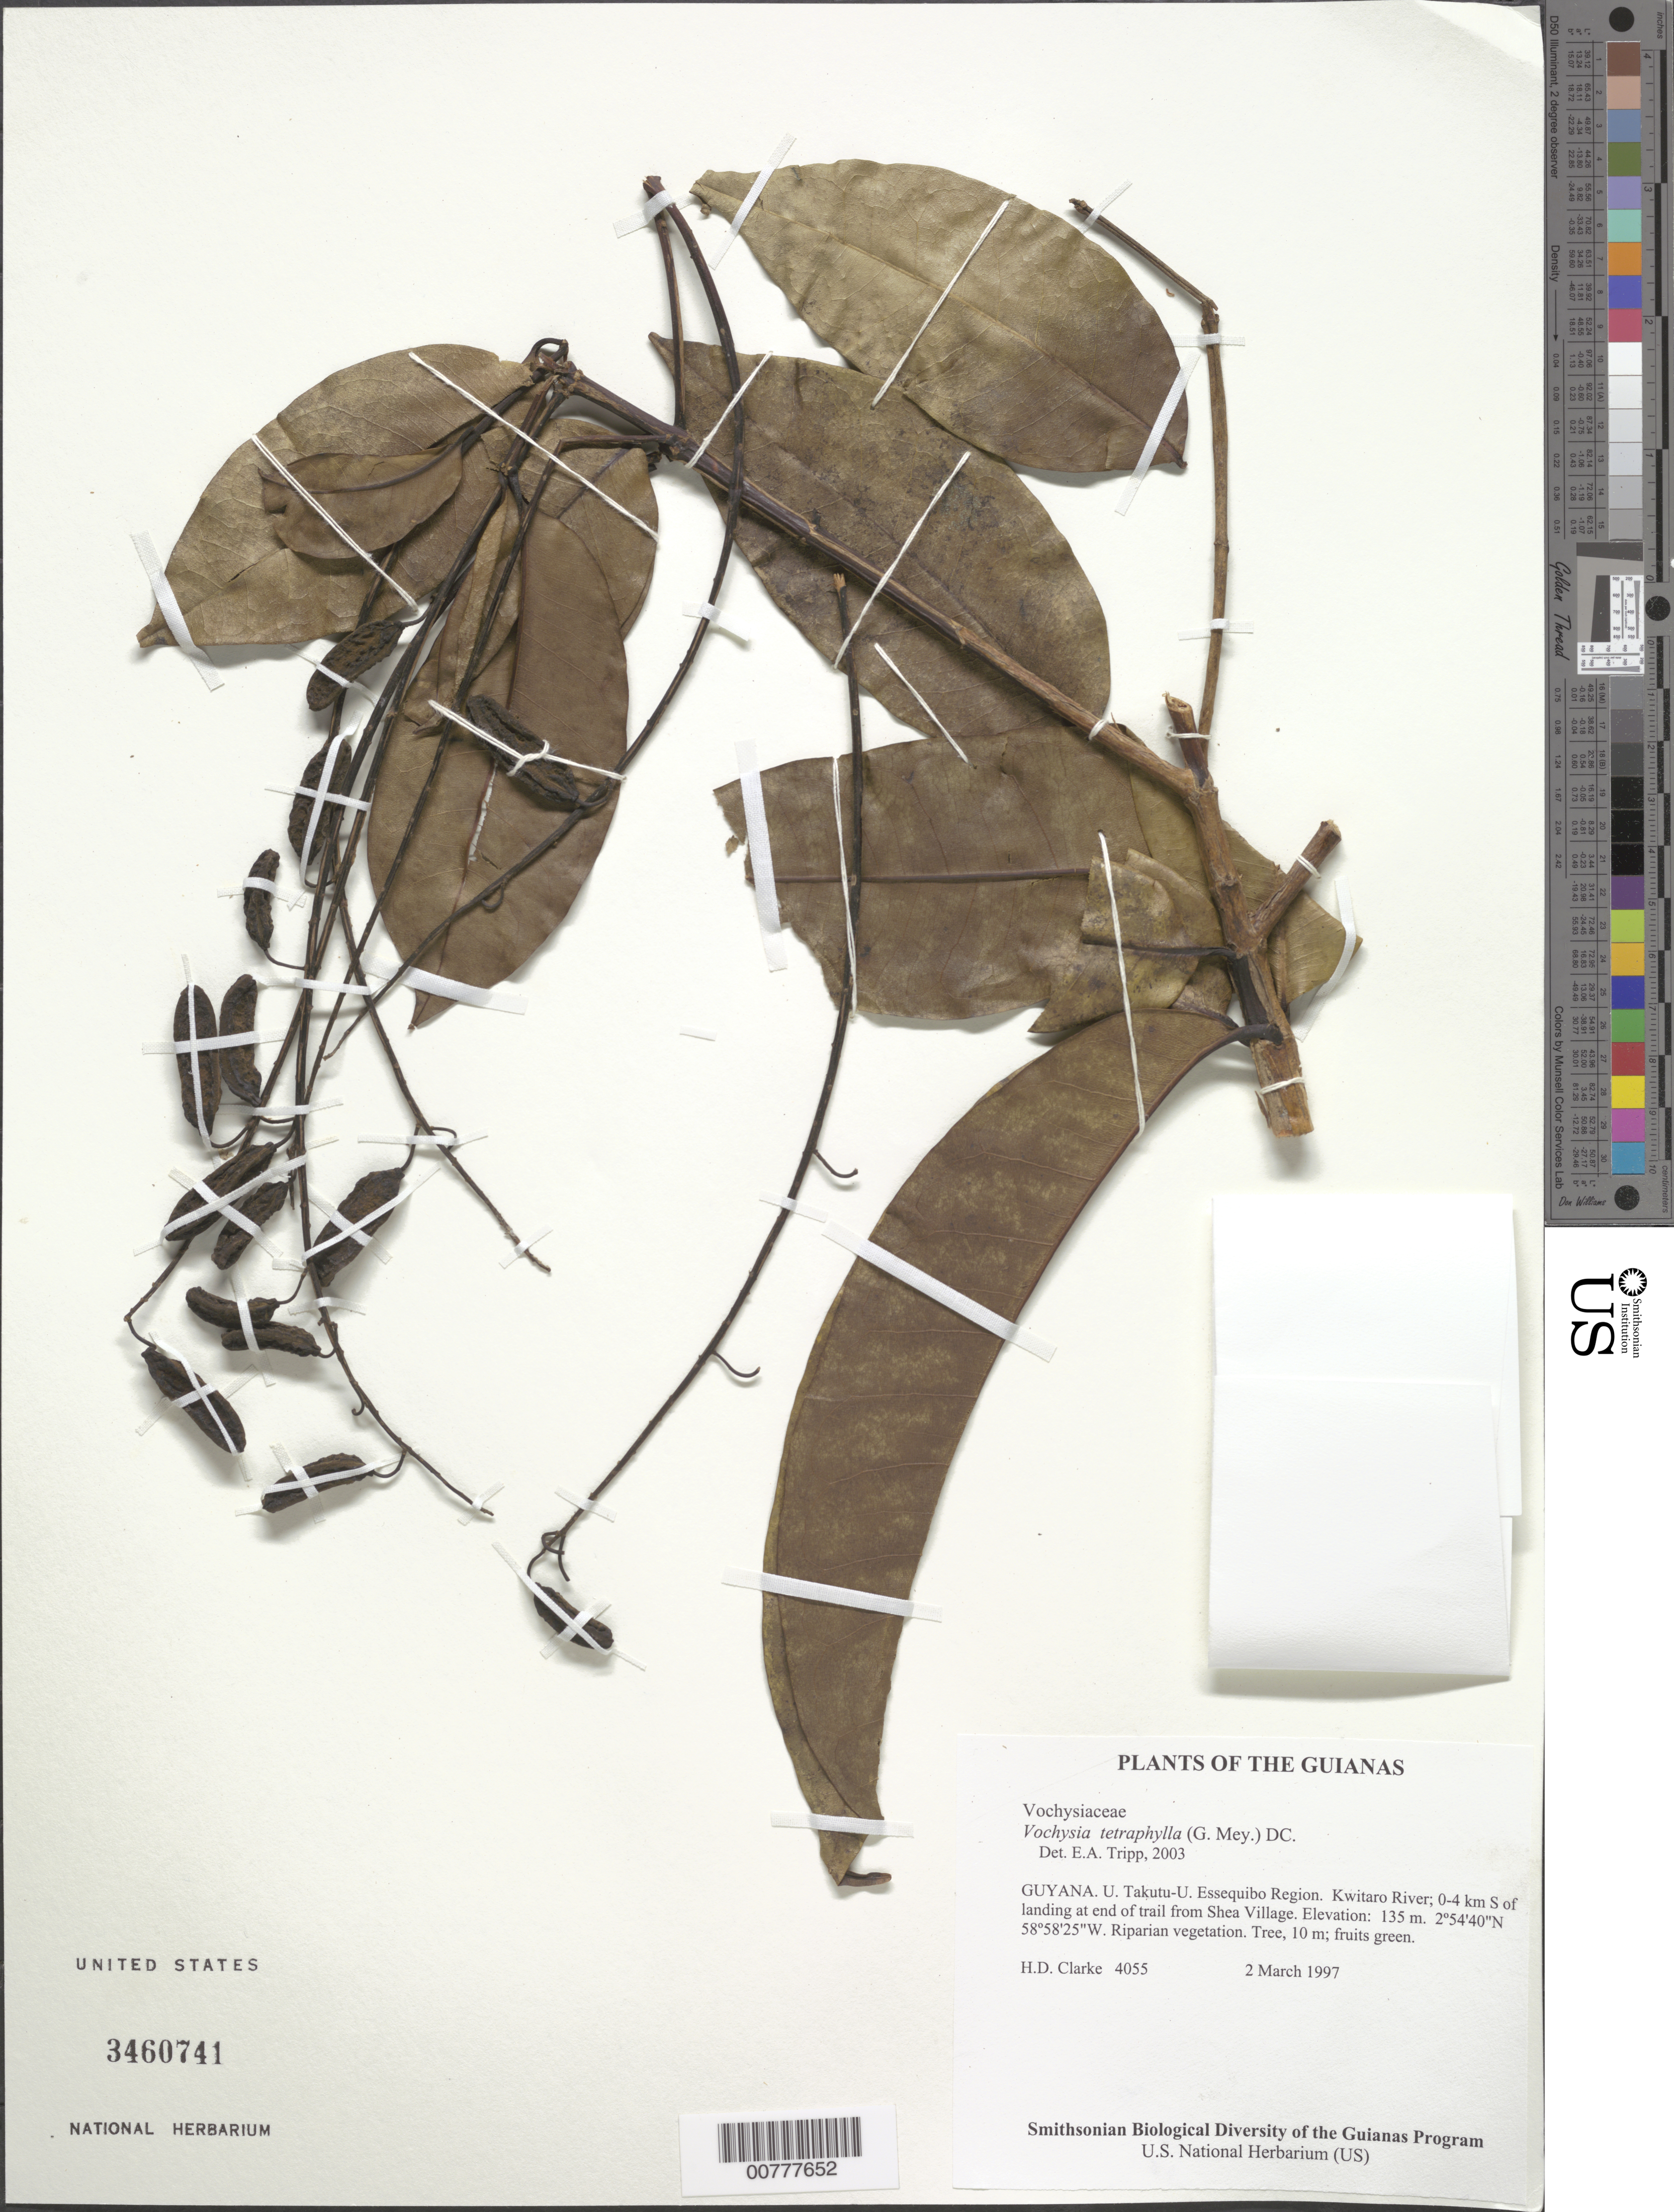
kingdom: Plantae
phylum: Tracheophyta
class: Magnoliopsida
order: Myrtales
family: Vochysiaceae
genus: Vochysia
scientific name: Vochysia tetraphylla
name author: (G. Mey.) DC.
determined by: Marcano-Berti, L.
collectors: H. D. Clarke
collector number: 4055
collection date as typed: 2 March 1997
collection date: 1997-03-02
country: Guyana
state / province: U. Takutu-U. Essequibo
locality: Kwitaro River; 0-4 km S of landing at end of trail from Shea Village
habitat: Riparian vegetation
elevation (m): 135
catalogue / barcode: US 3460741